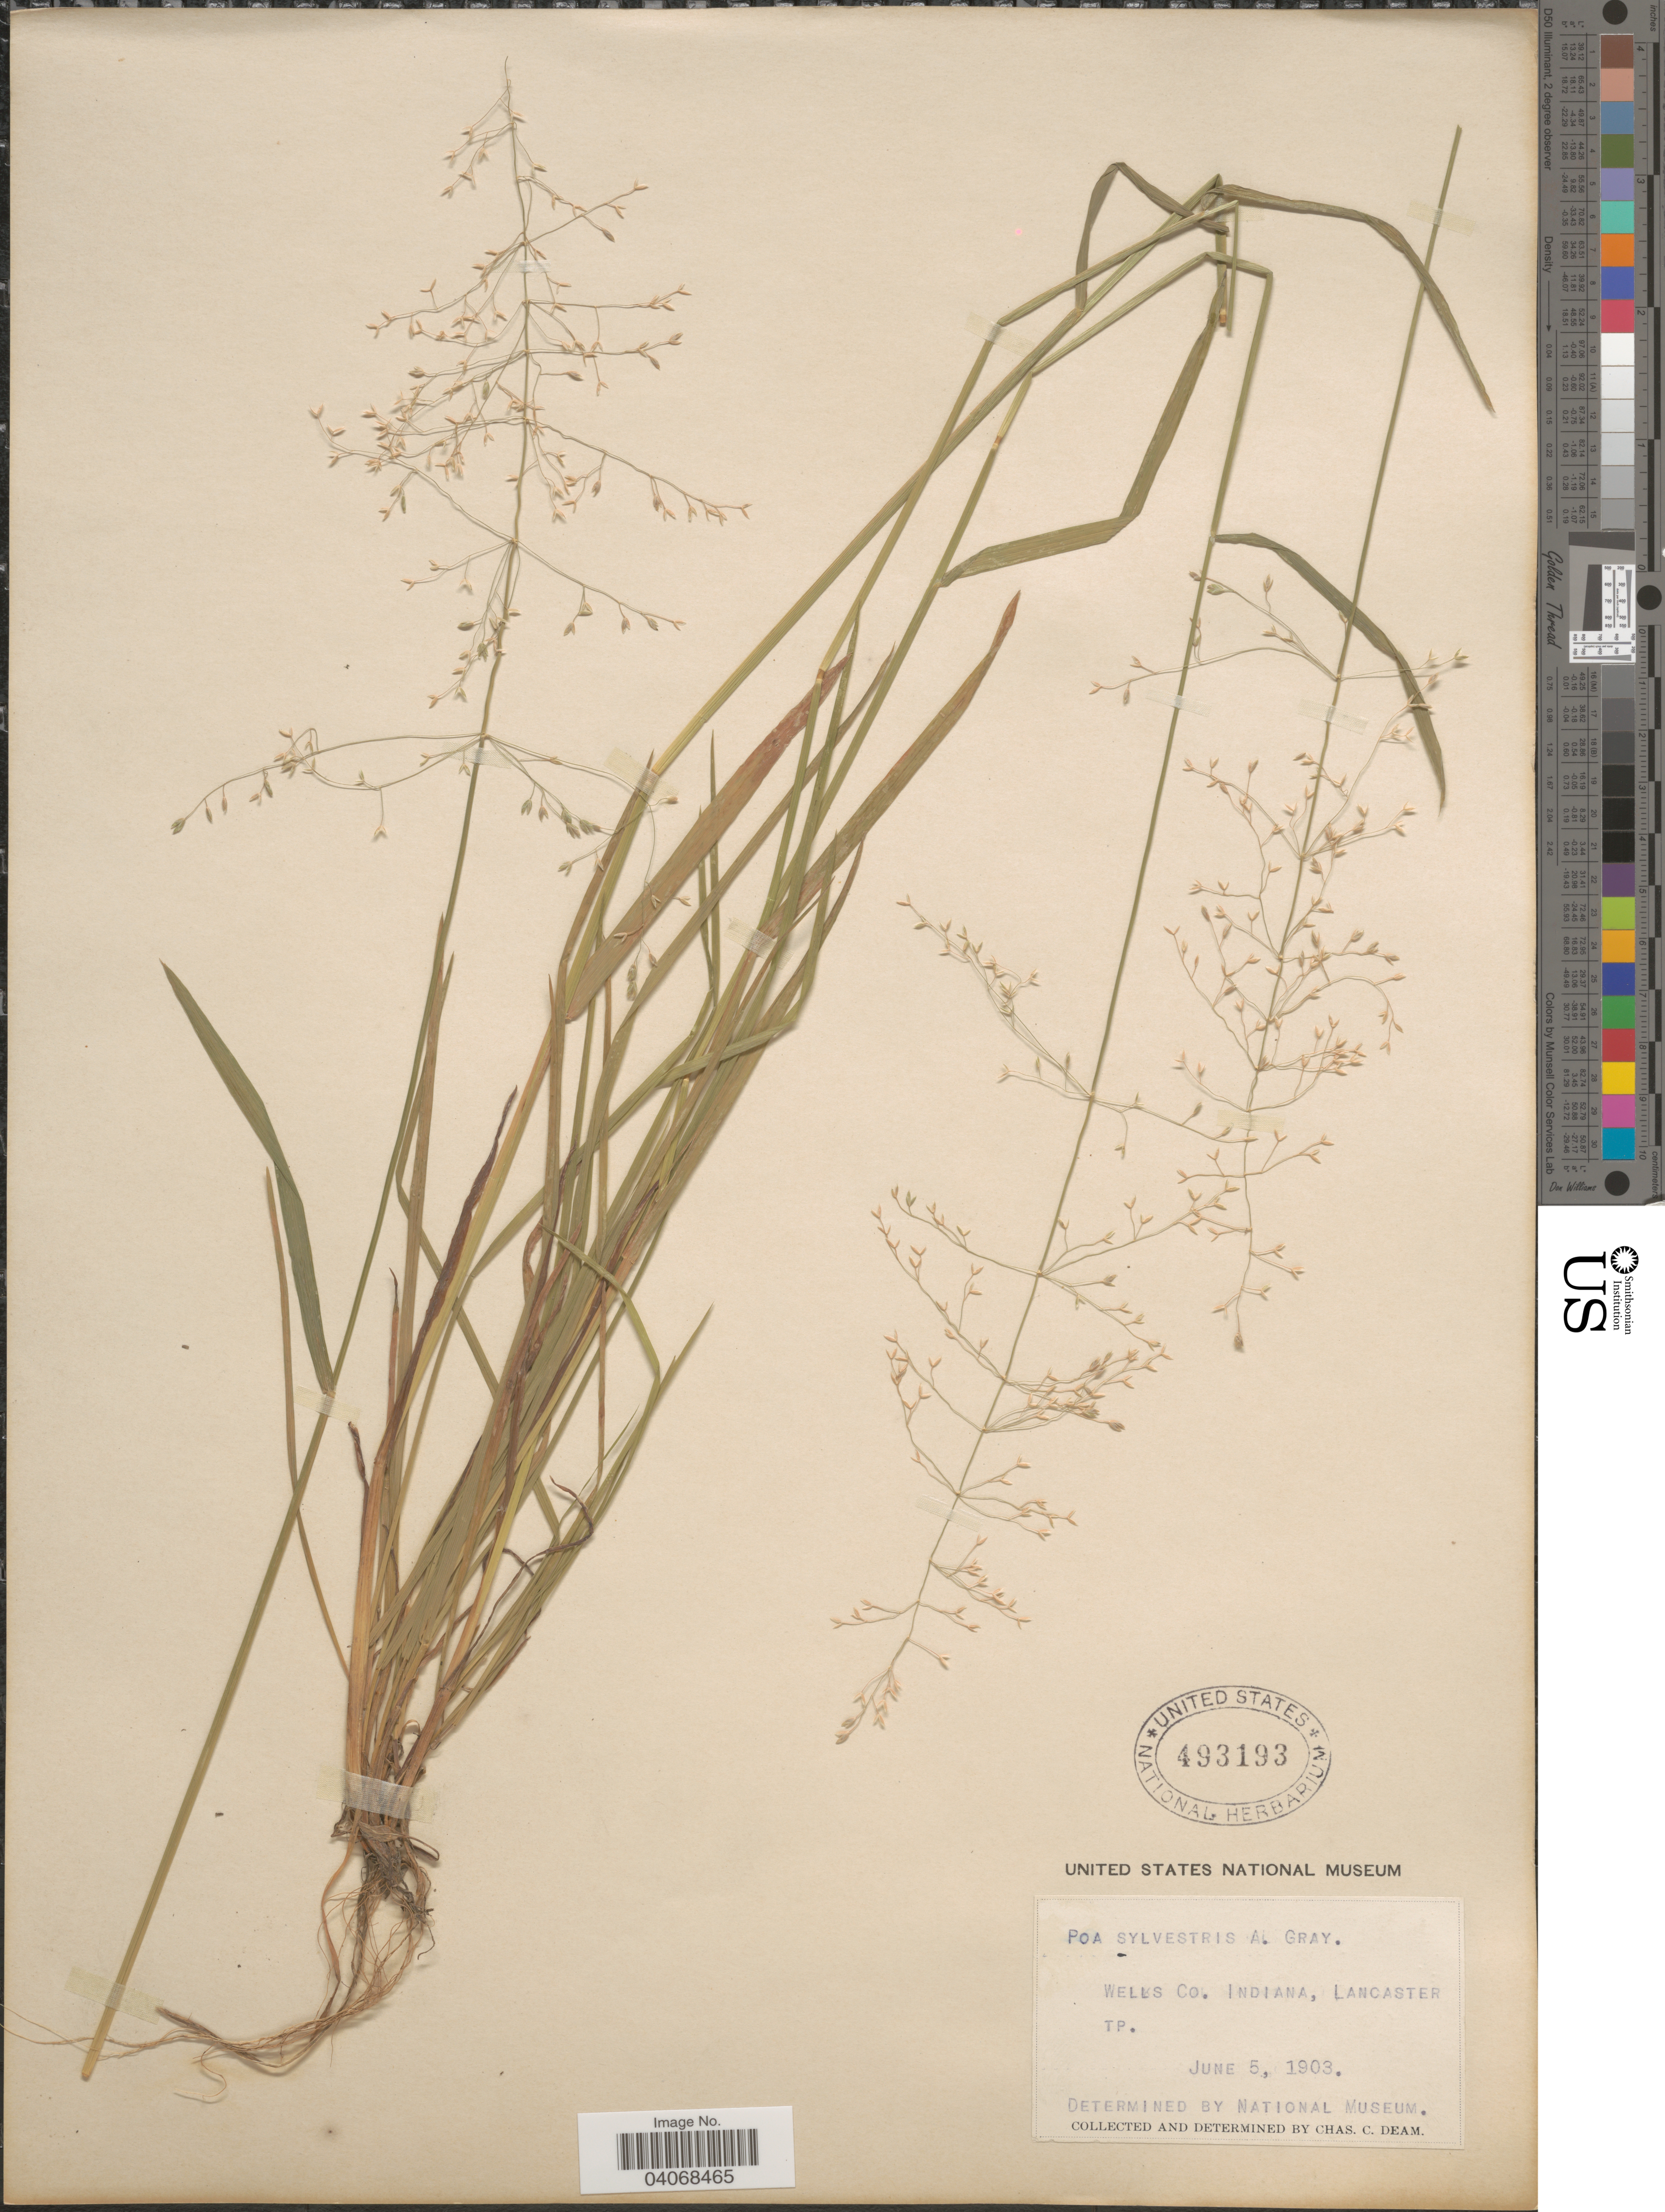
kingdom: Plantae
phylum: Tracheophyta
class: Liliopsida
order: Poales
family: Poaceae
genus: Poa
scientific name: Poa sylvestris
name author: A. Gray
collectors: C. C. Deam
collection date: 1903-06-05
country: United States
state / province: Indiana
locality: Wells Co. Lancaster Tp.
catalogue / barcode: US 493193